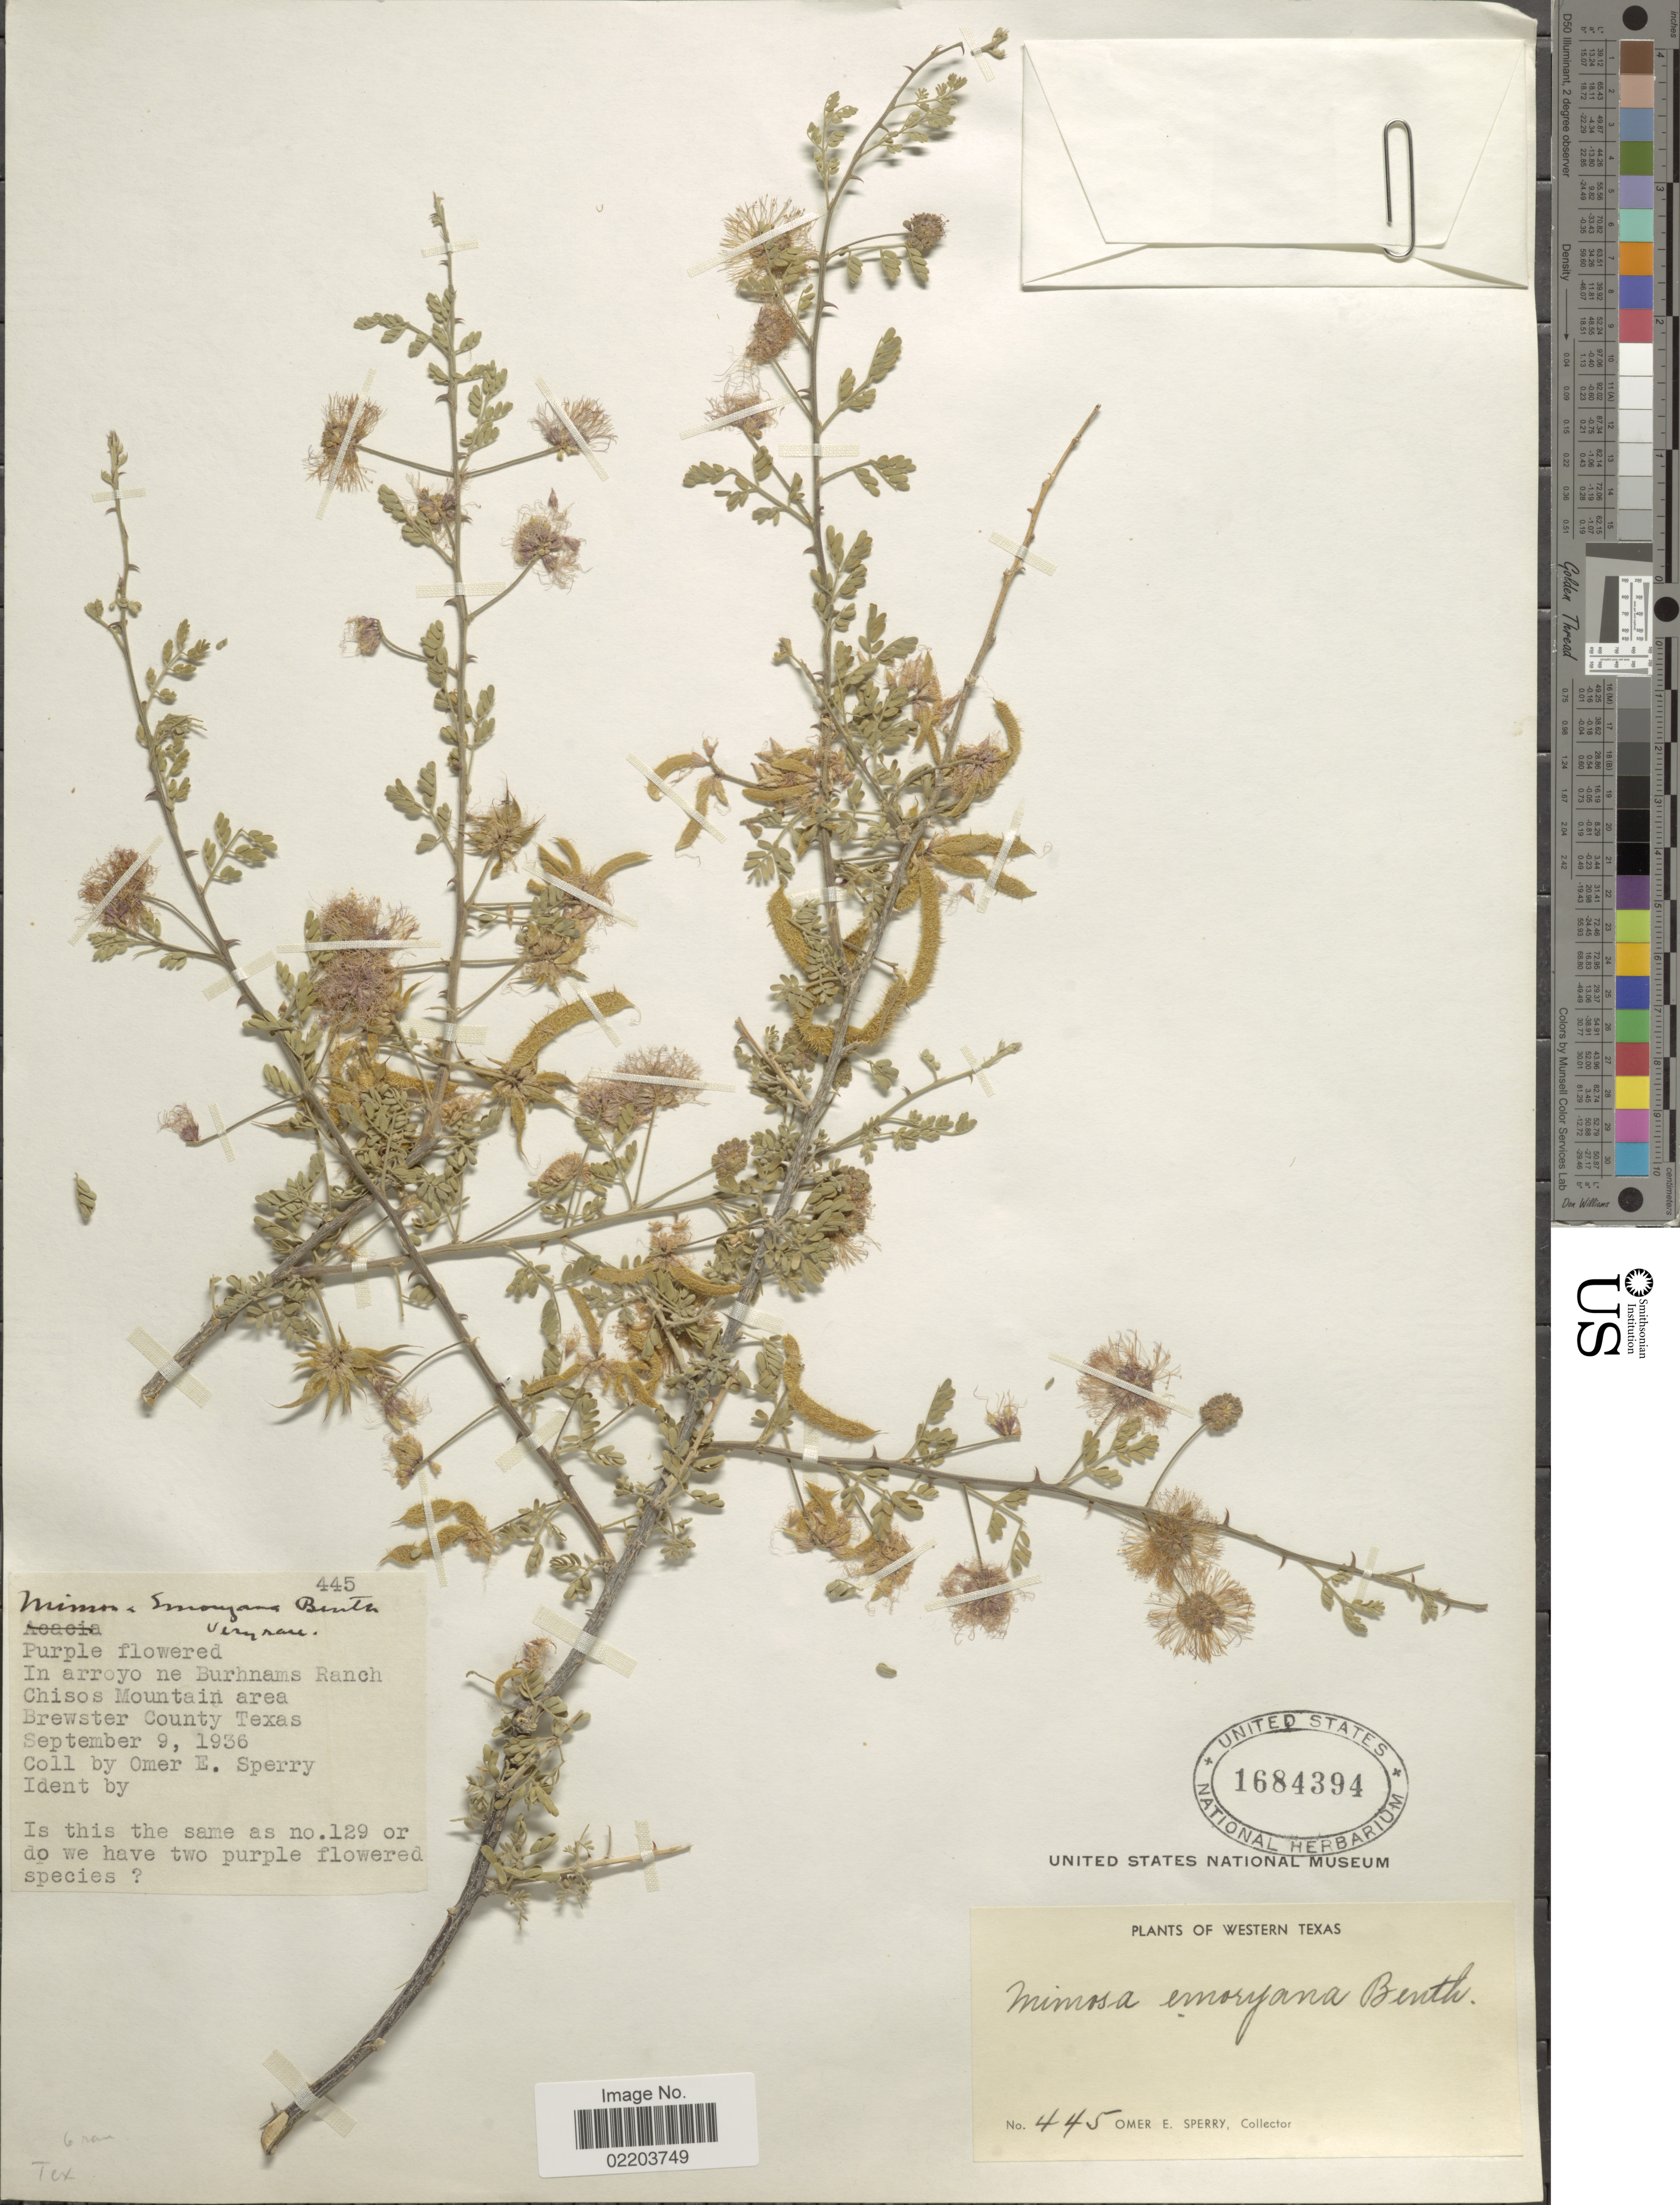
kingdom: Plantae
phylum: Tracheophyta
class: Magnoliopsida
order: Fabales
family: Fabaceae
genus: Mimosa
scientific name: Mimosa emoryana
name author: Benth.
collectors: O. E. Sperry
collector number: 445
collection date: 1936-09-09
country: United States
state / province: Texas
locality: Western Texas, In arroyo ne Burhnams Ranch Chisos Mountain area, Brewster County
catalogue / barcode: US 1684394